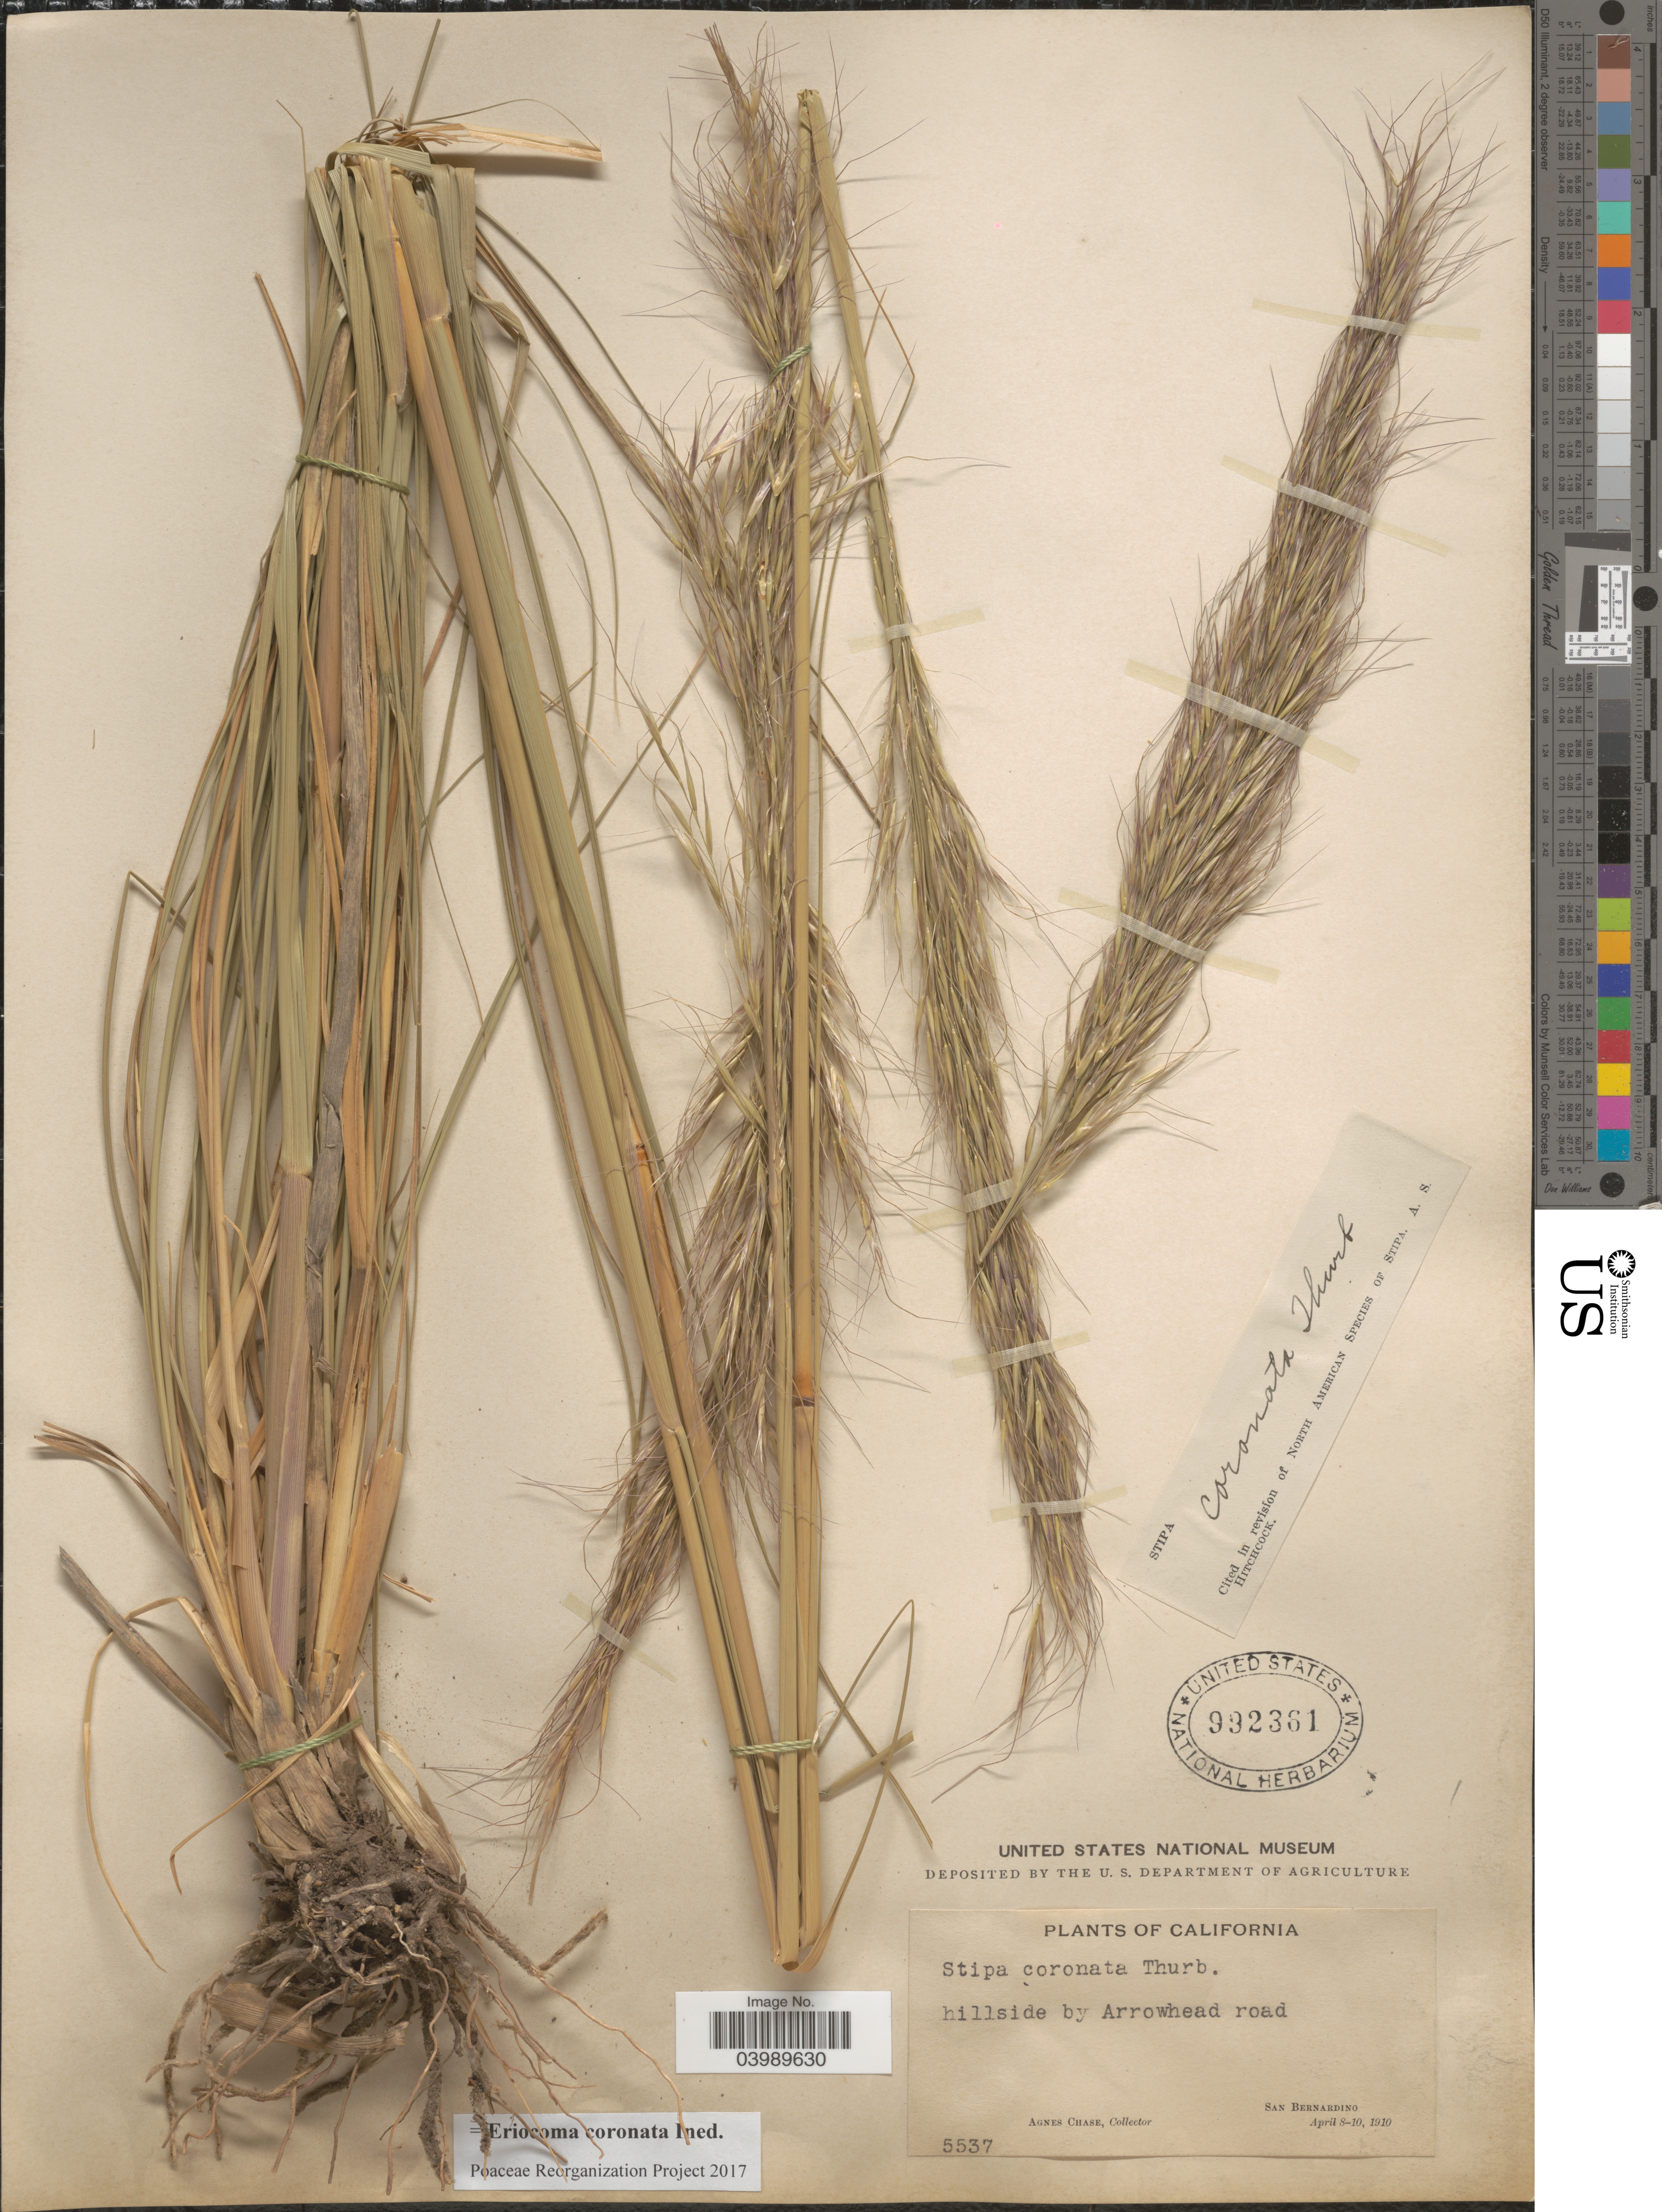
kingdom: Plantae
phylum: Tracheophyta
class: Liliopsida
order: Poales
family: Poaceae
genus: Eriocoma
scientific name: Eriocoma coronata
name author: (Thurb.) Romasch.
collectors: A. Chase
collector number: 5537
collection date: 1910-04-08/1910-04-10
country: United States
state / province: California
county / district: San Bernardino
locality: Hillside by Arrowhead road. San Bernardino.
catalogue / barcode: US 992361